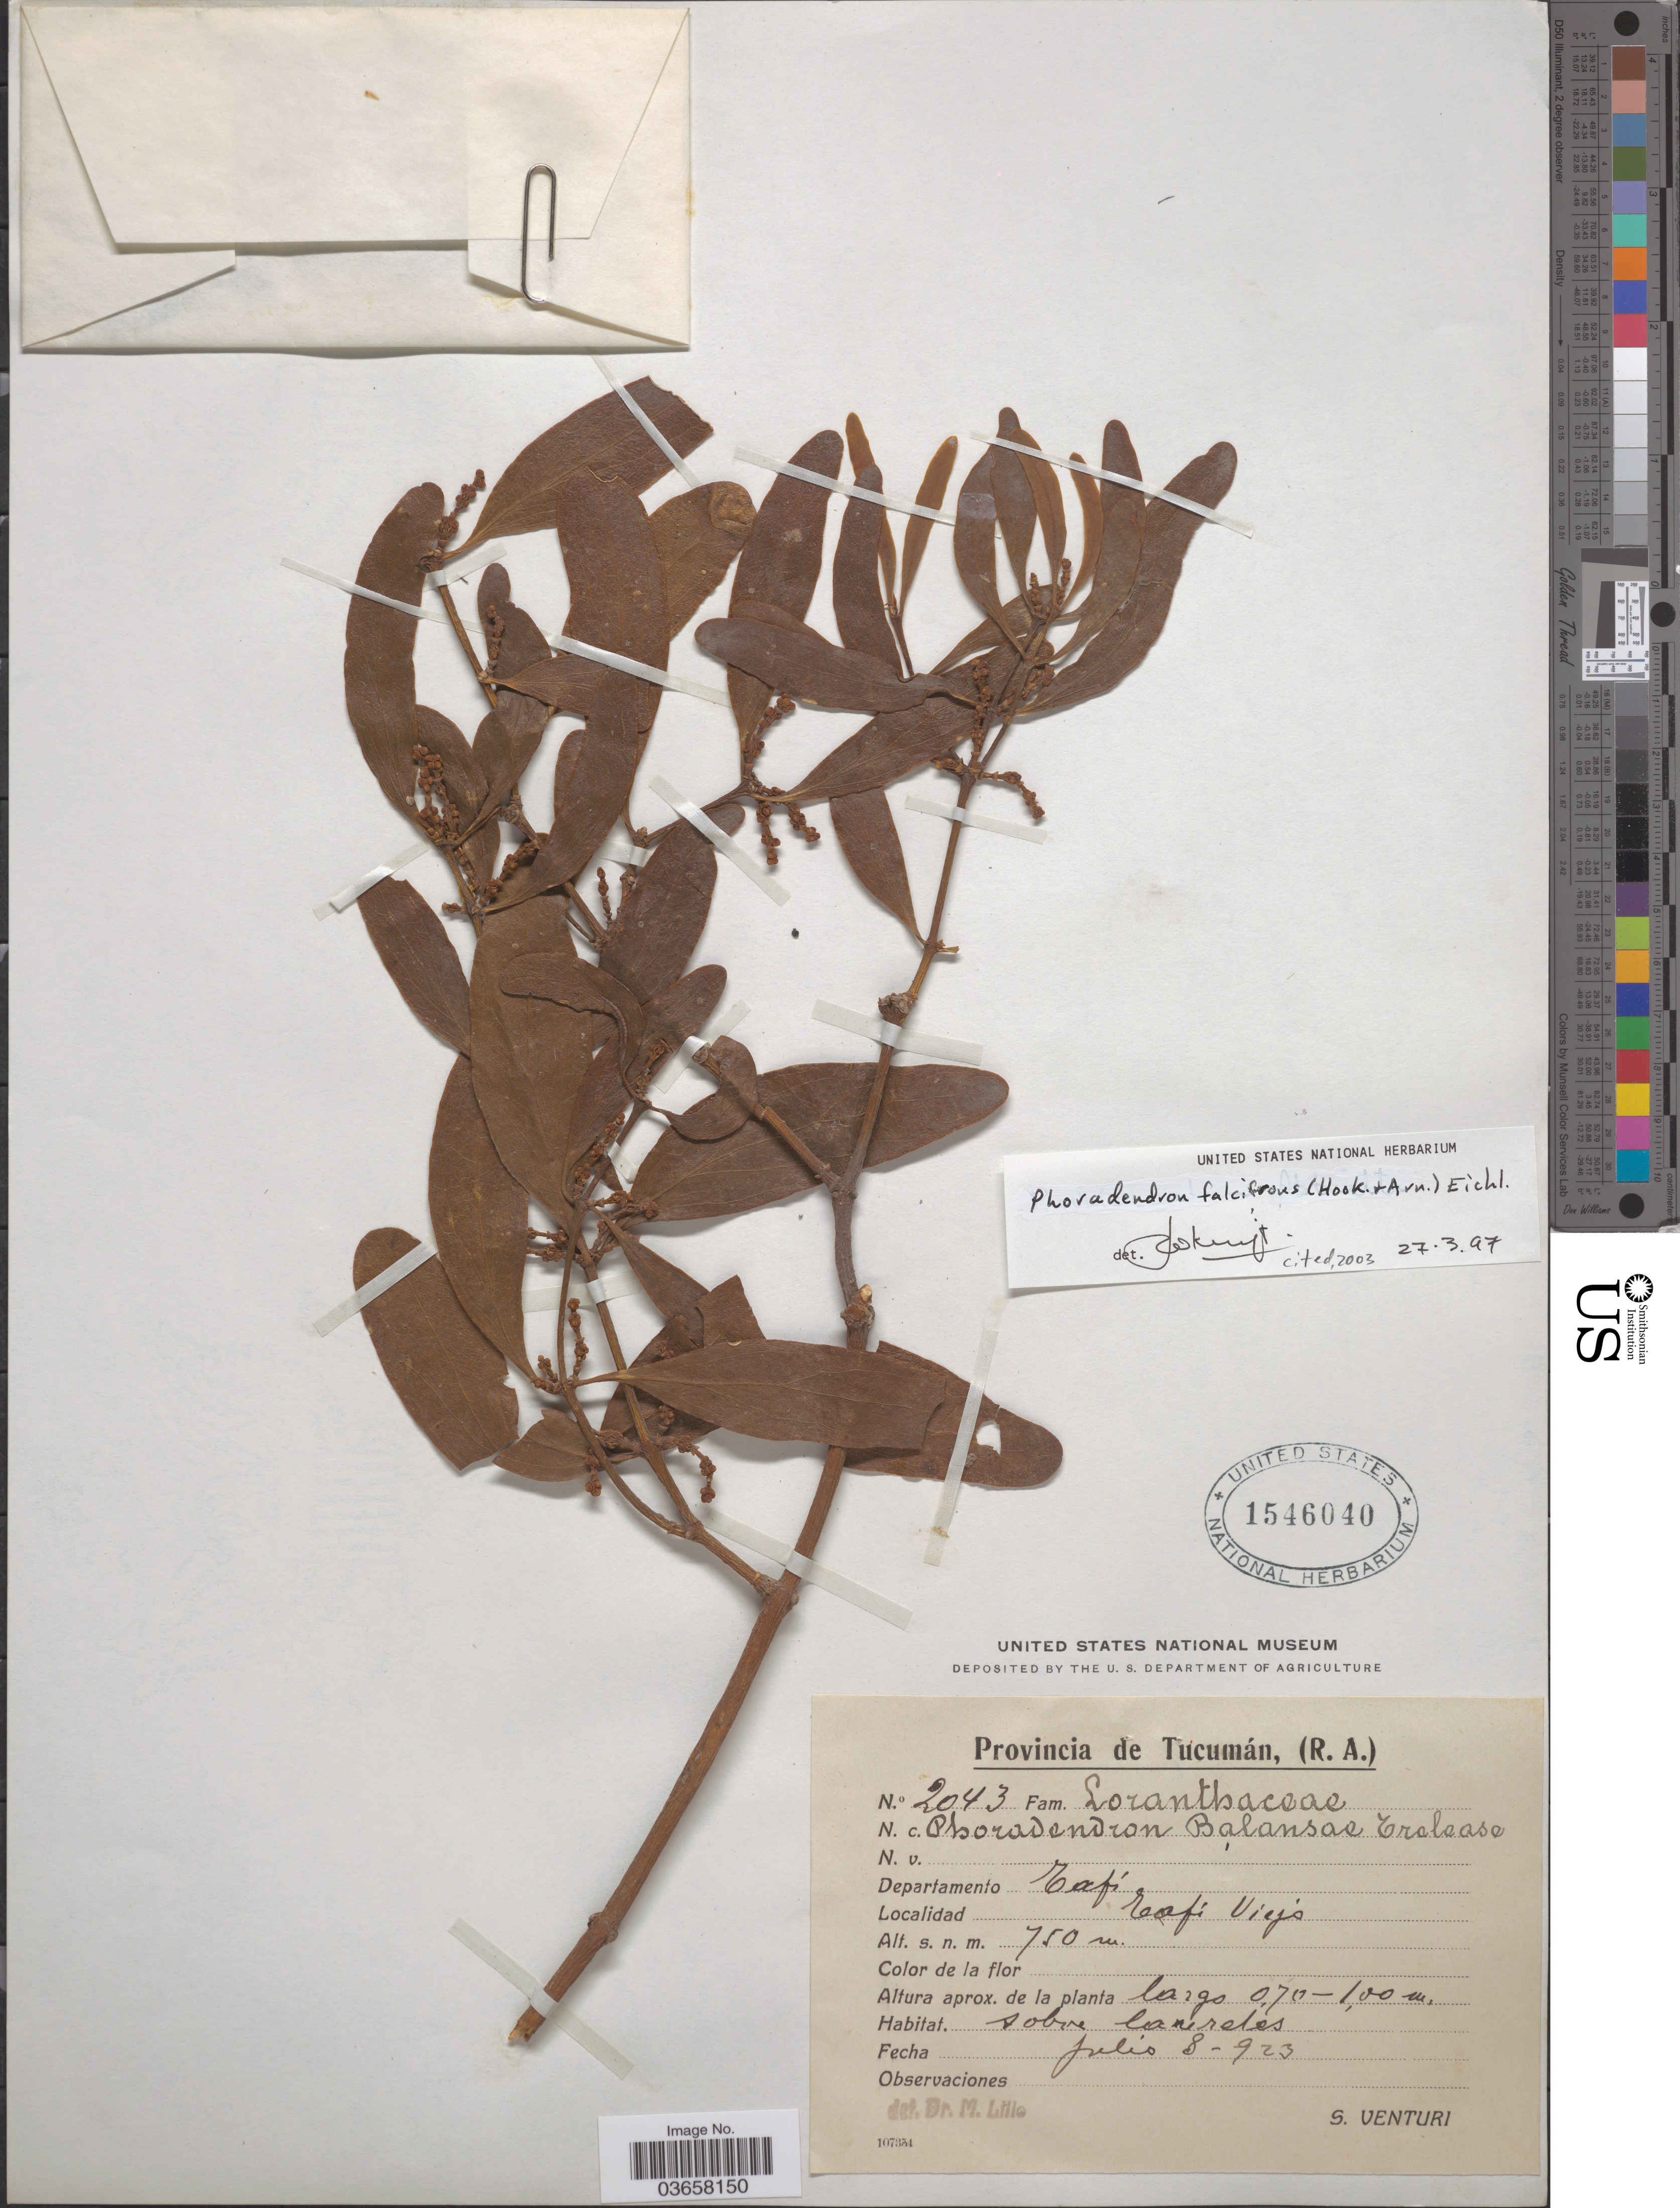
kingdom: Plantae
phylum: Tracheophyta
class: Magnoliopsida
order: Santalales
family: Viscaceae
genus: Phoradendron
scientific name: Phoradendron falcifrons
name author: (Hook. & Arn.) Eichler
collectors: S. Venturi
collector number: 2043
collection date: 1923-07-08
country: Argentina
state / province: Tucuman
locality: Departamento Tafi. Tafi Viejo.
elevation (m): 750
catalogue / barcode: US 1546040